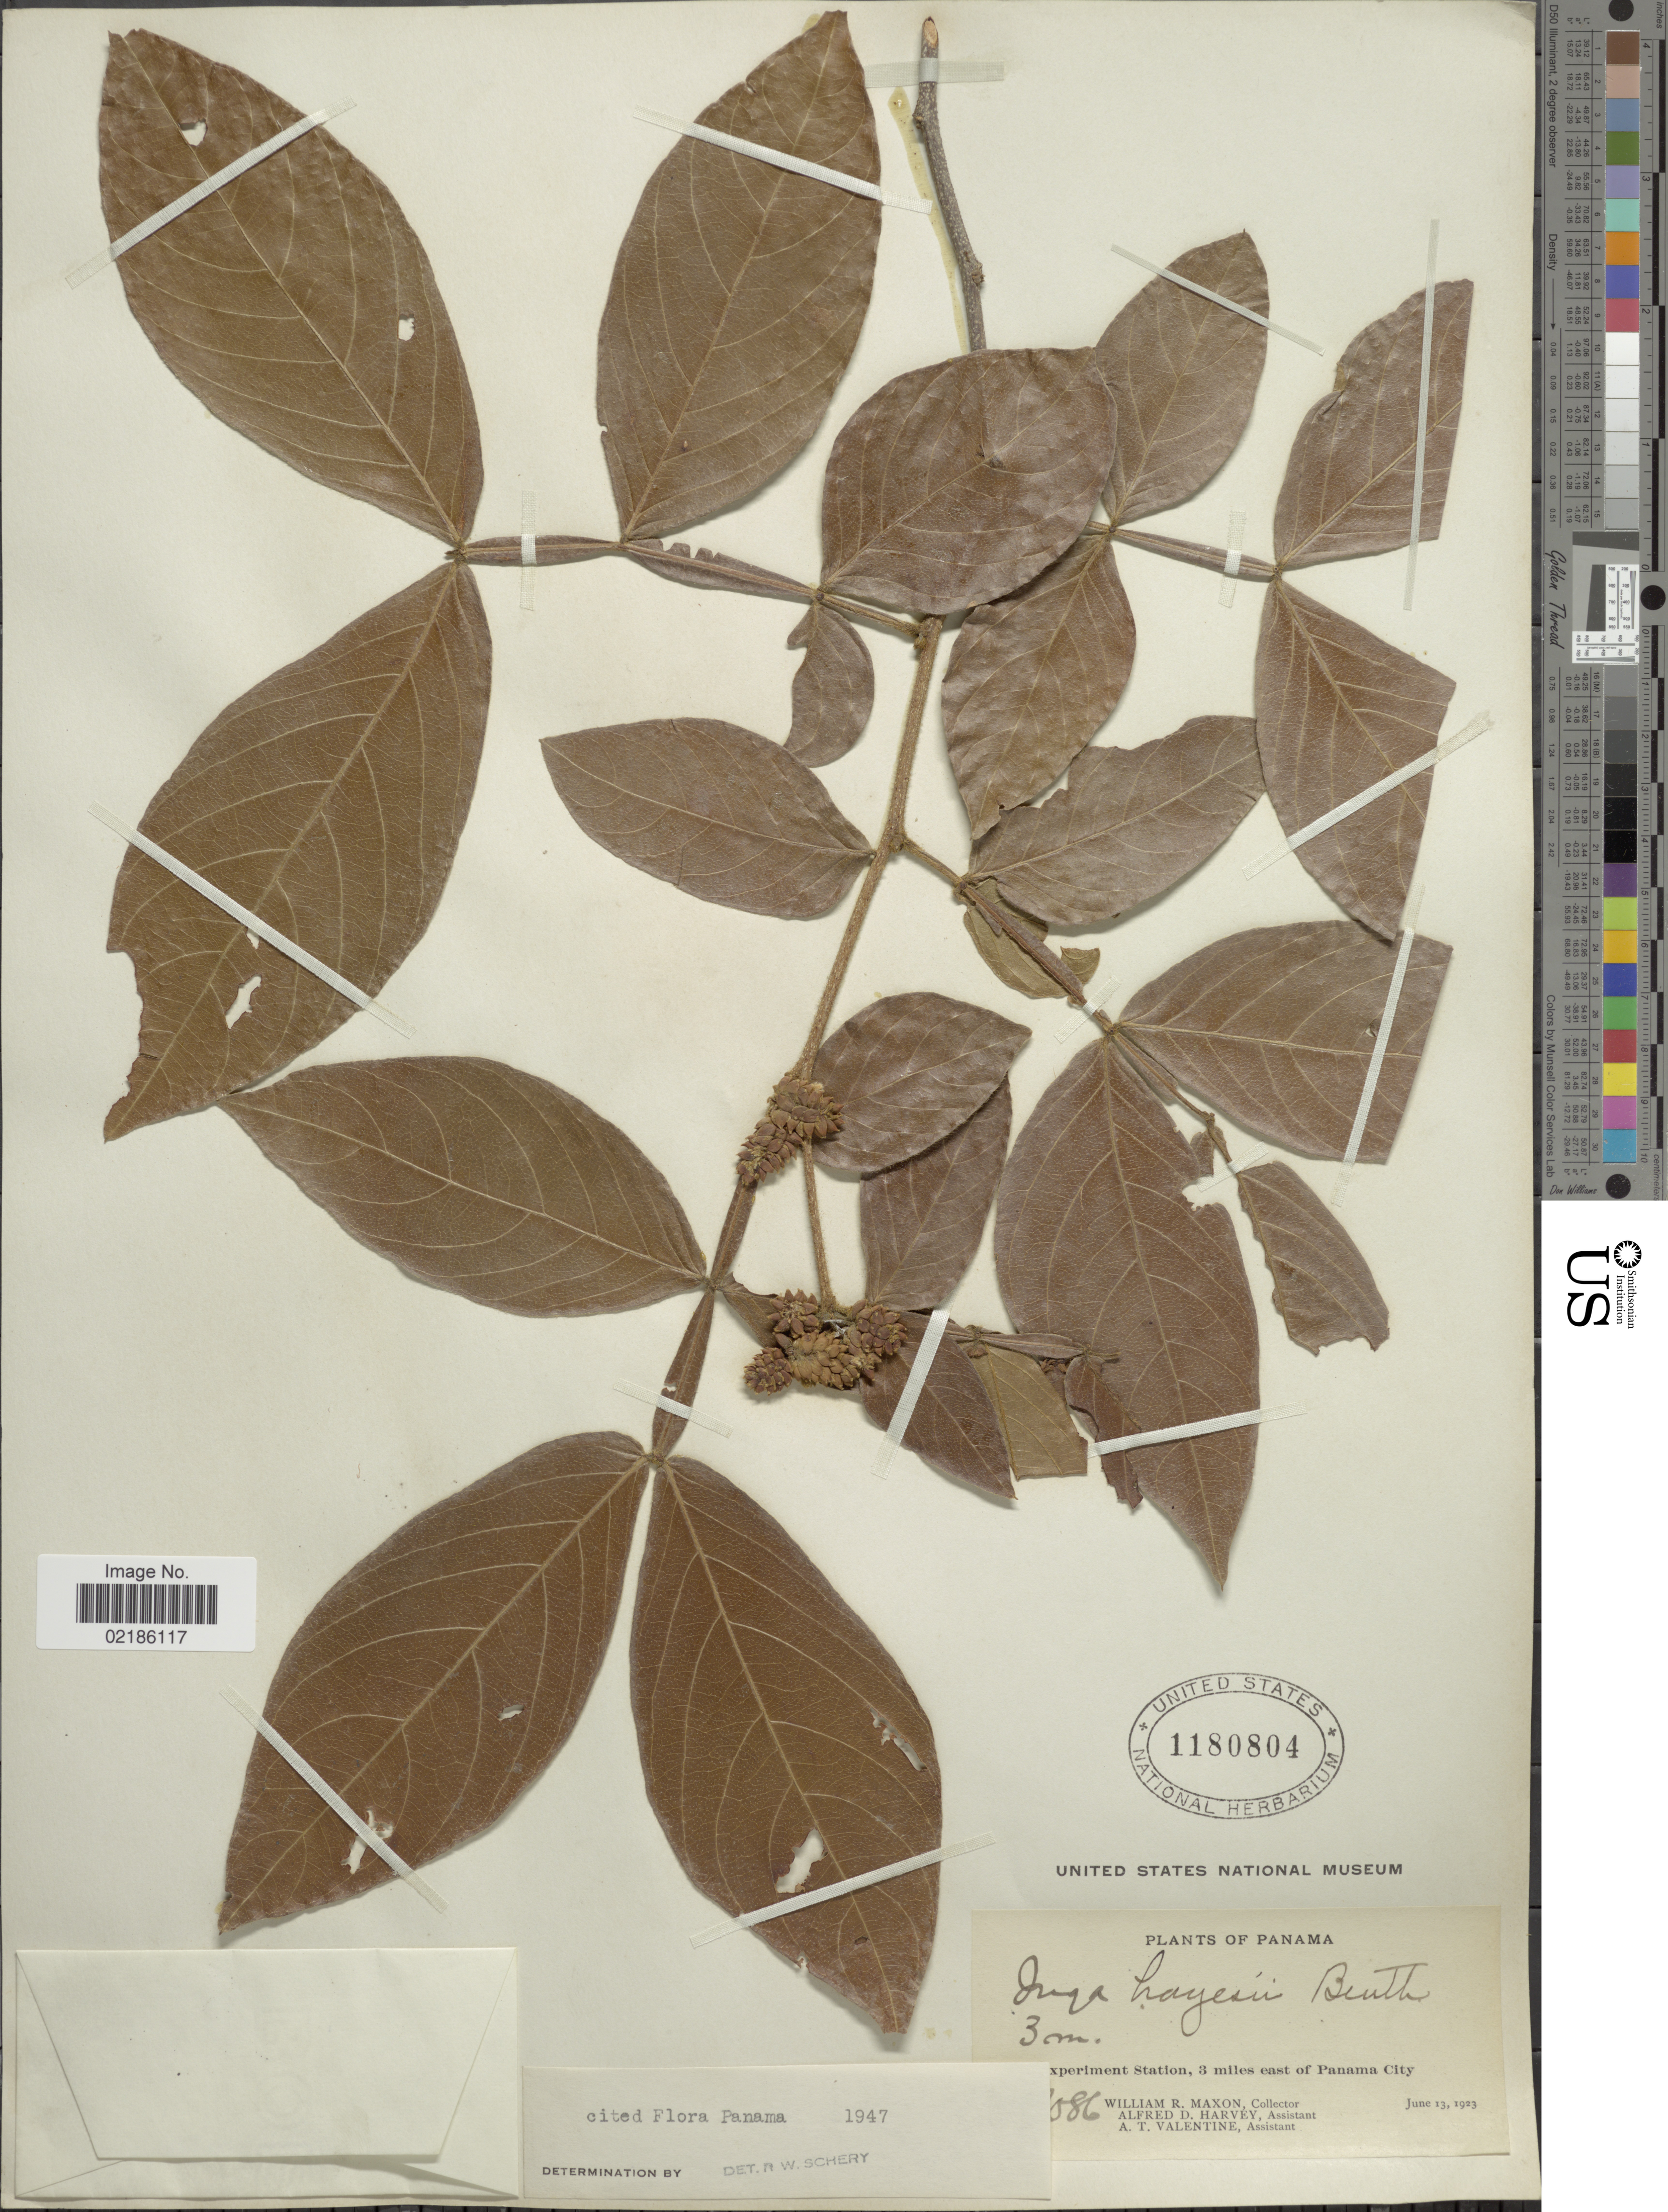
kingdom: Plantae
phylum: Tracheophyta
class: Magnoliopsida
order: Fabales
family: Fabaceae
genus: Inga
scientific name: Inga hayesii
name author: Benth.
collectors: W. R. Maxon, A. D. Harvey & A. Valentine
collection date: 1923-06-13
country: Panama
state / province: Panamá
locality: Experiment Station, 3 miles east of Panama City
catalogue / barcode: US 1180804